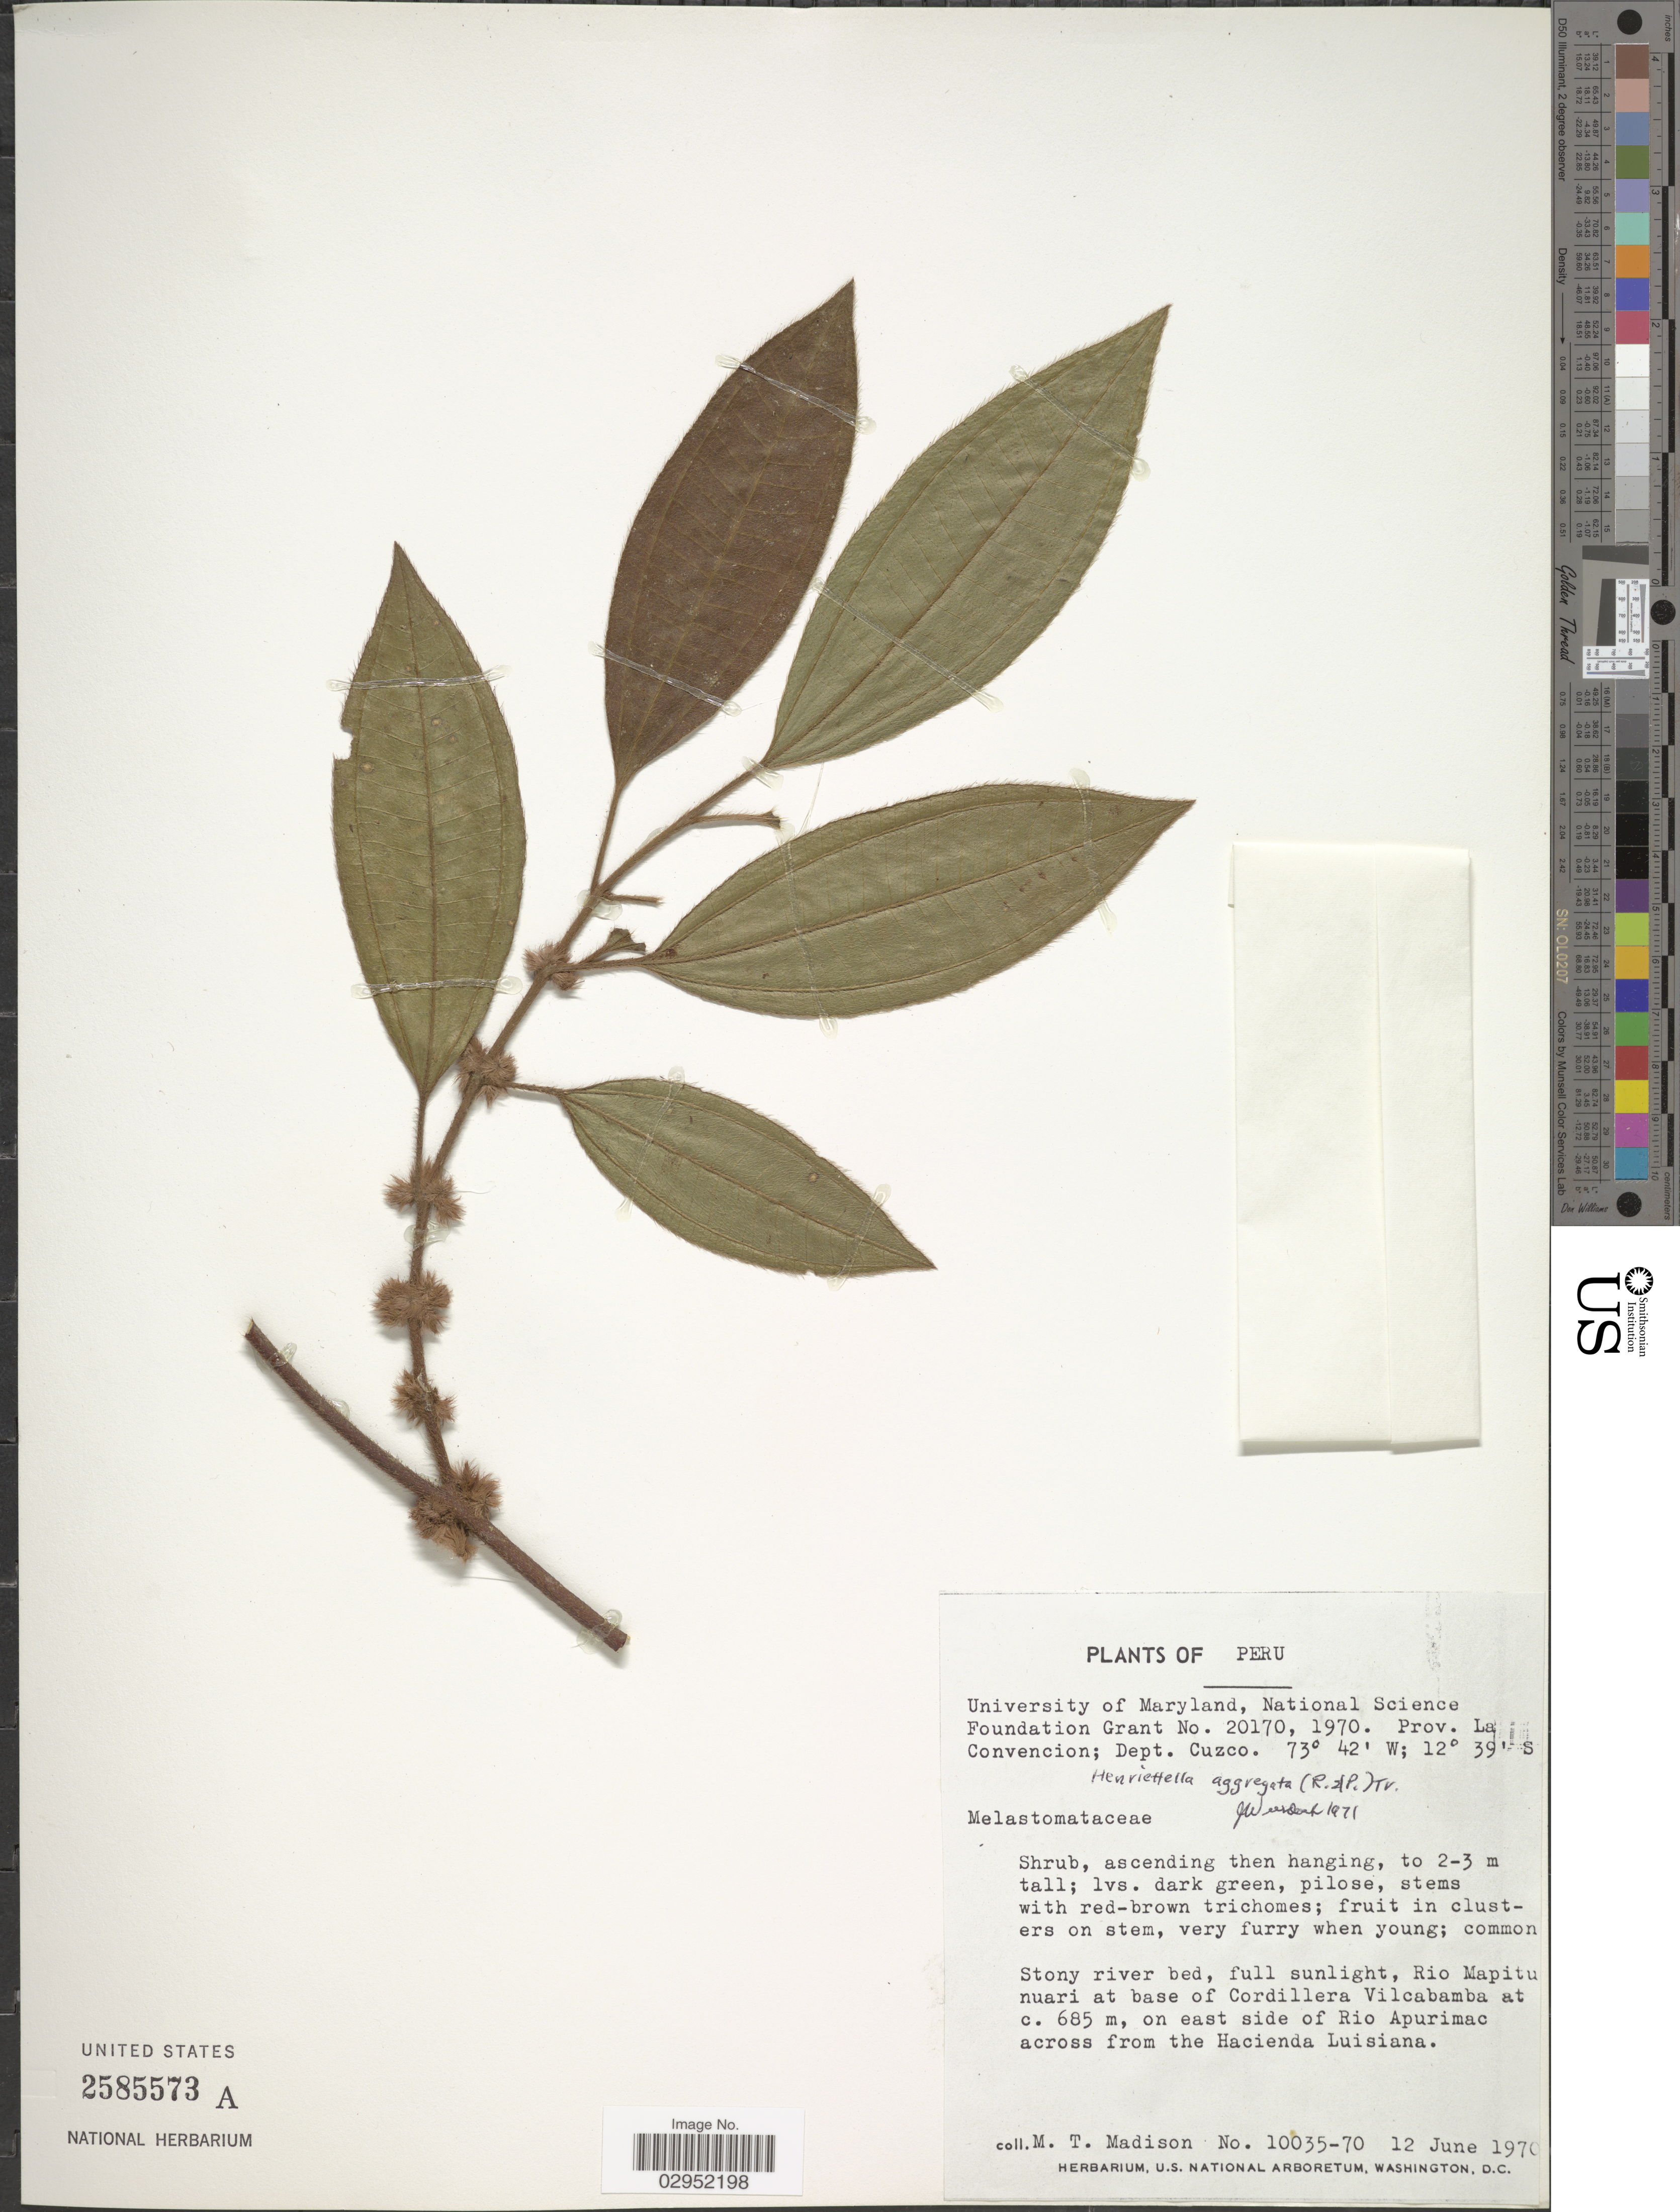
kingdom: Plantae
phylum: Tracheophyta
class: Magnoliopsida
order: Myrtales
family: Melastomataceae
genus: Henriettea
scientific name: Henriettea aggregata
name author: (D. Don) J.F. Macbr.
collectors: M. T. Madison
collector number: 10035-70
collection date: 1970-06-12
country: Peru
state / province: Cusco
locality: Prov. la Convencion; Dept. Cuzco. Rio Mapitunuari at base of Cordillera Vilcabamba, on east side of Rio Apurimac across from the Hacienda Luisiana.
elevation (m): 685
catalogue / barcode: US 2585573A